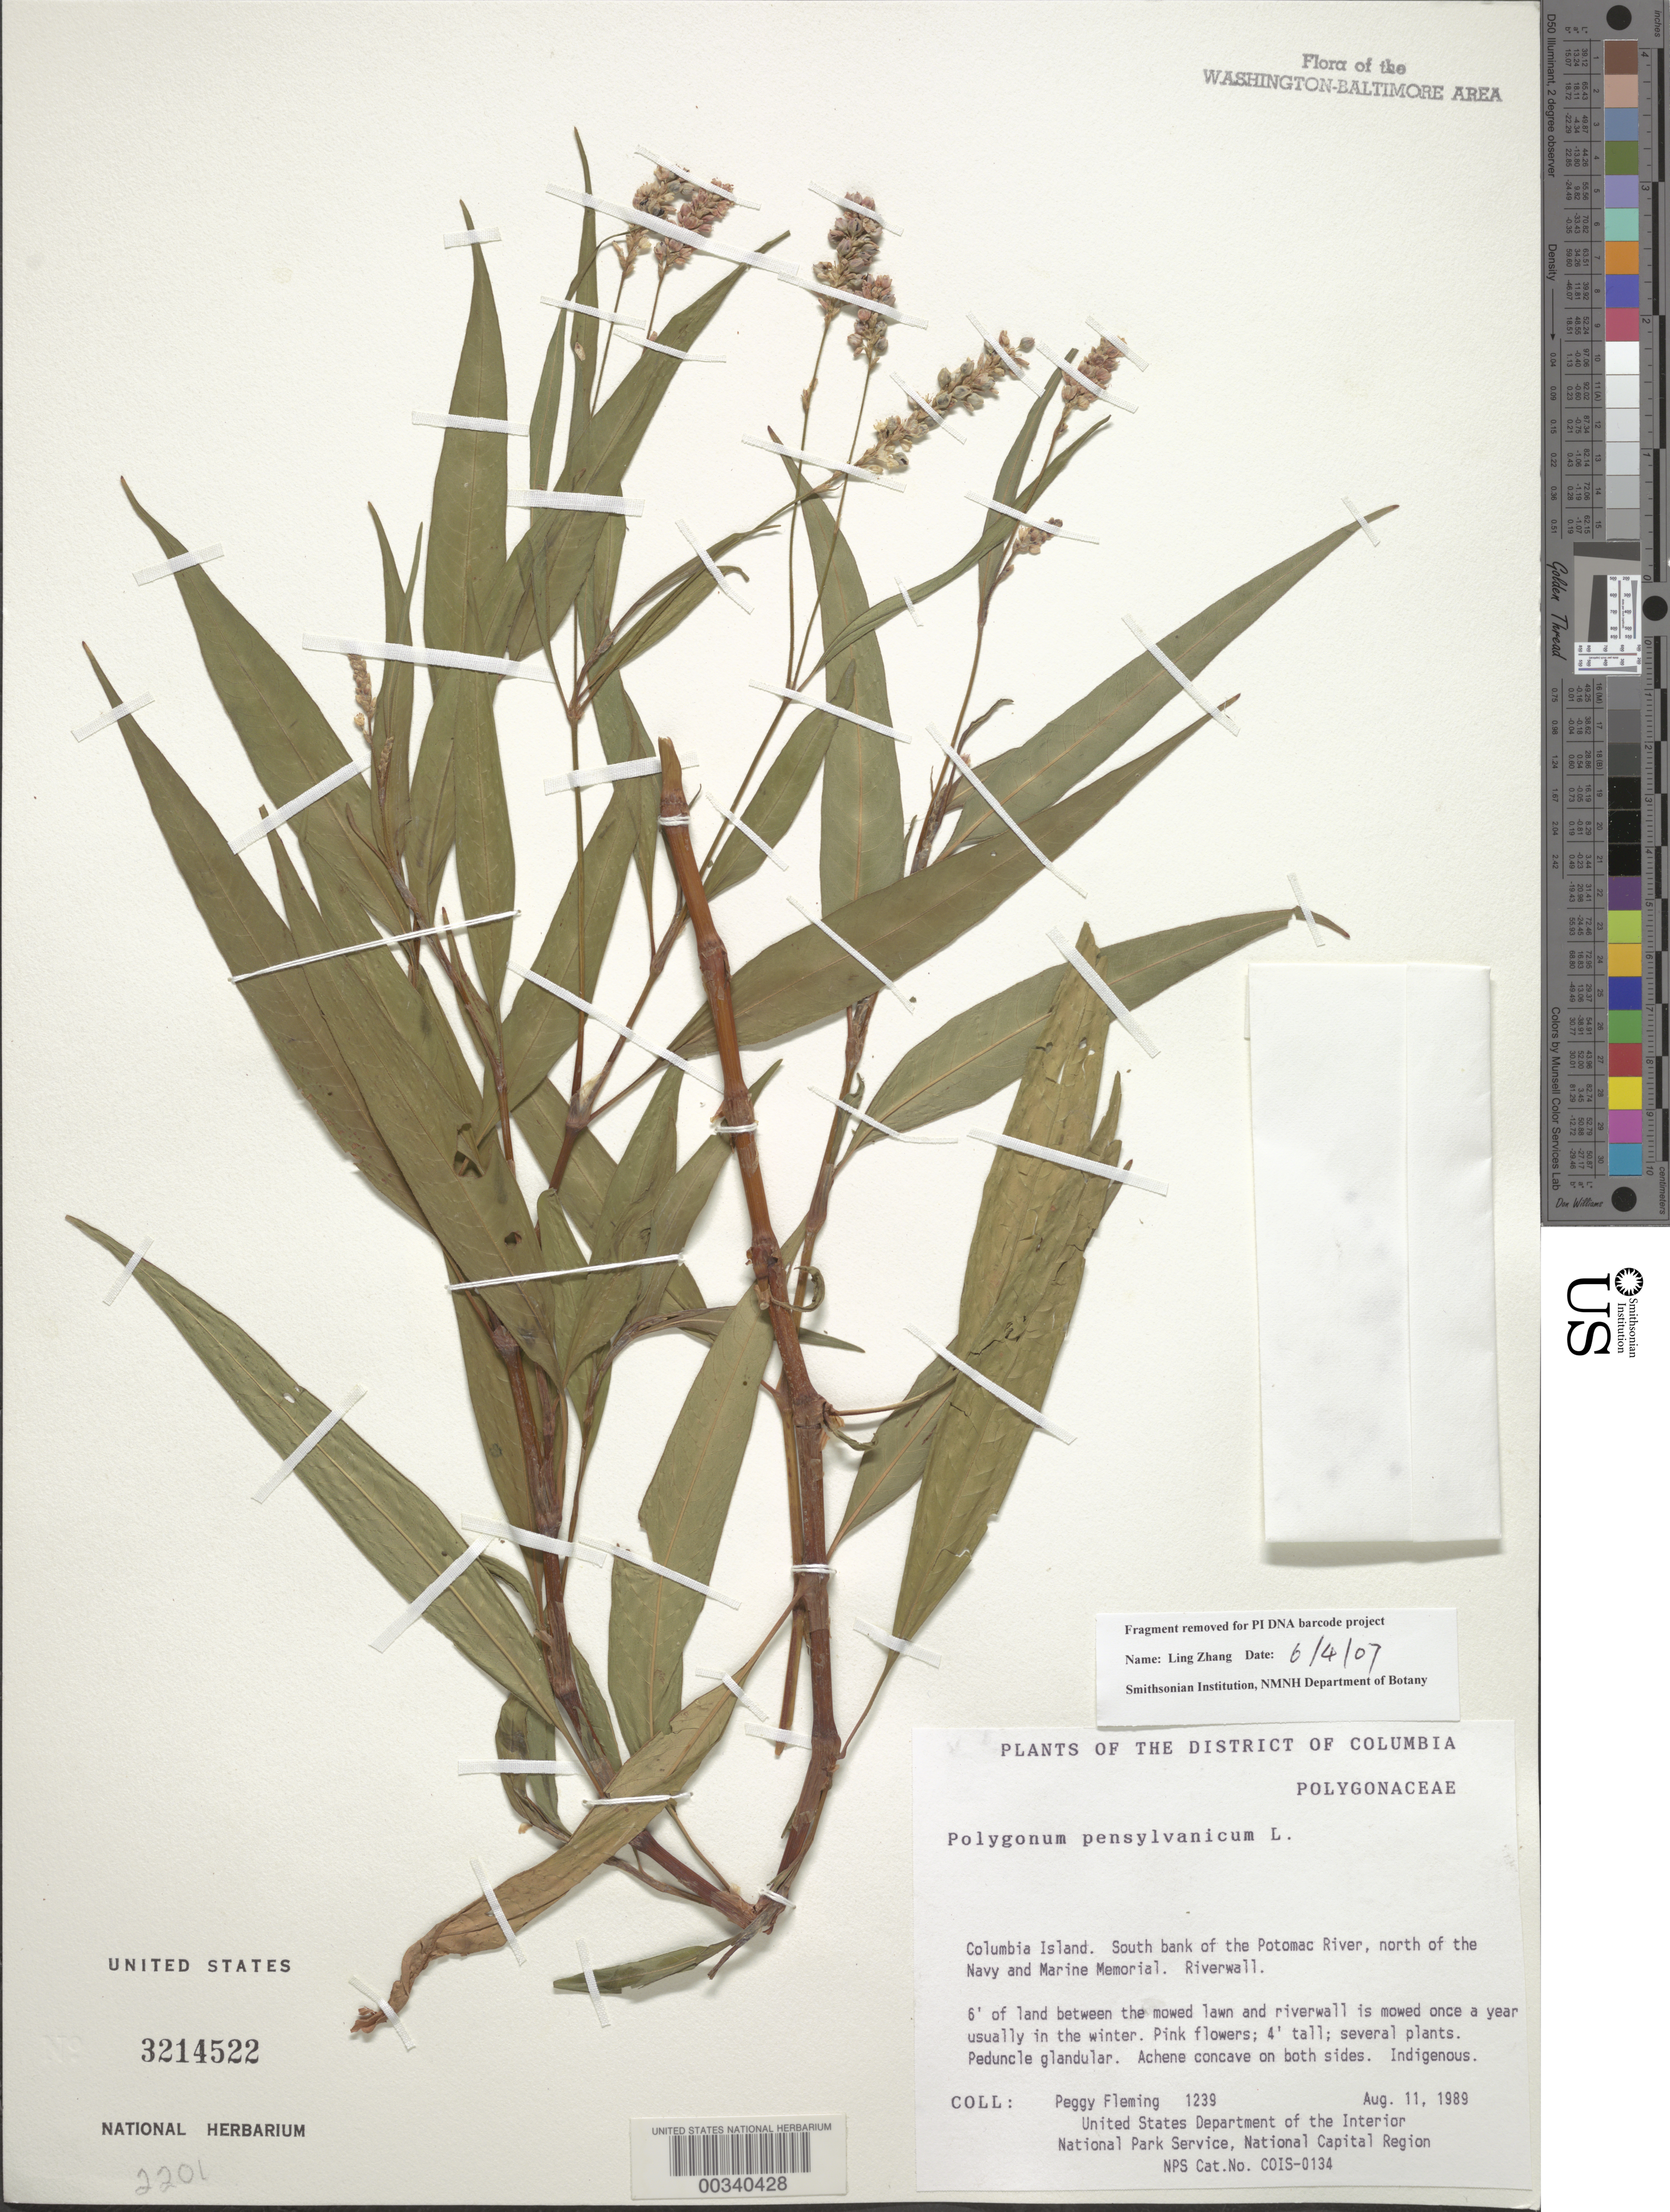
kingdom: Plantae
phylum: Tracheophyta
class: Magnoliopsida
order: Caryophyllales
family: Polygonaceae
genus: Persicaria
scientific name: Persicaria pensylvanica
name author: (L.) M. Gómez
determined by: Atha, D. E.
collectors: P. Fleming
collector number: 1239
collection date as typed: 11 Aug 1989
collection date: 1989-08-11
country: United States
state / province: District of Columbia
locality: Columbia Island, S bank of Potomac River, N of Navy and Marine Memorial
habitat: Riverwall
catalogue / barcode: US 3214522